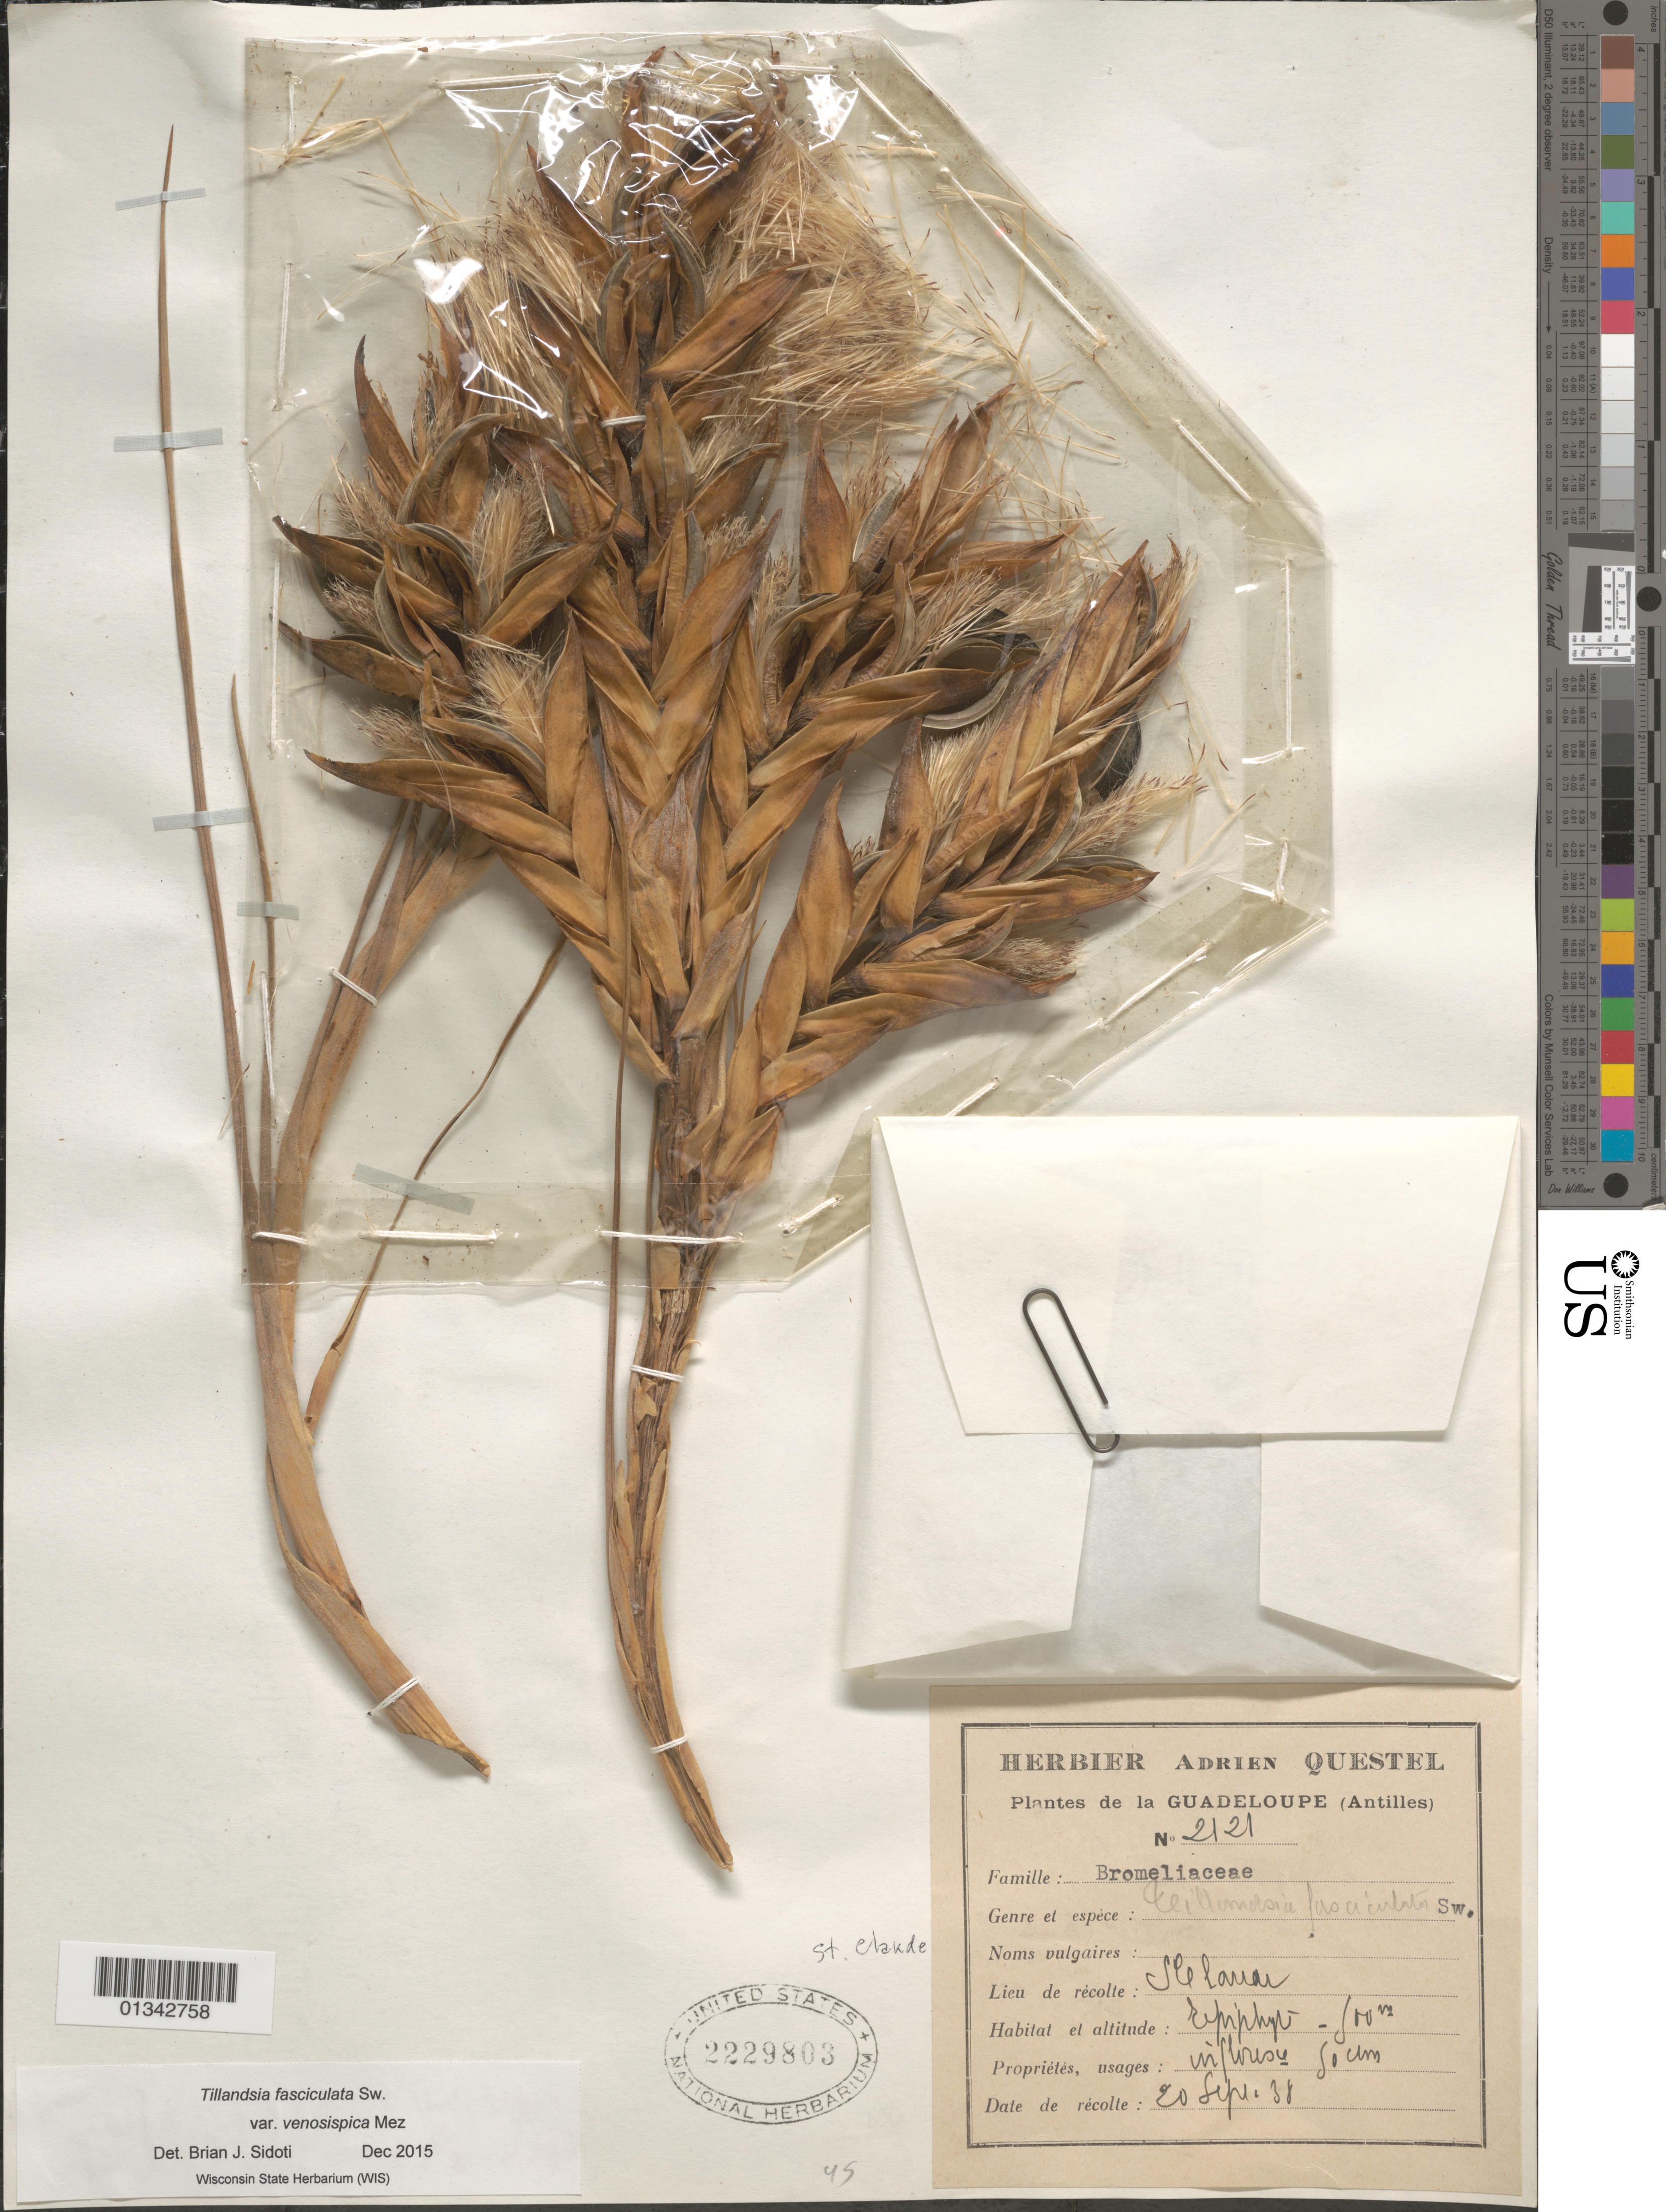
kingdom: Plantae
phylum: Tracheophyta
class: Liliopsida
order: Poales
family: Bromeliaceae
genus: Tillandsia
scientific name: Tillandsia fasciculata var. venosispica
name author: Mez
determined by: Sidoti, B. J.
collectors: A. Questel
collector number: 2121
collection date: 1938-09-20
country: Guadeloupe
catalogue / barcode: US 2229803